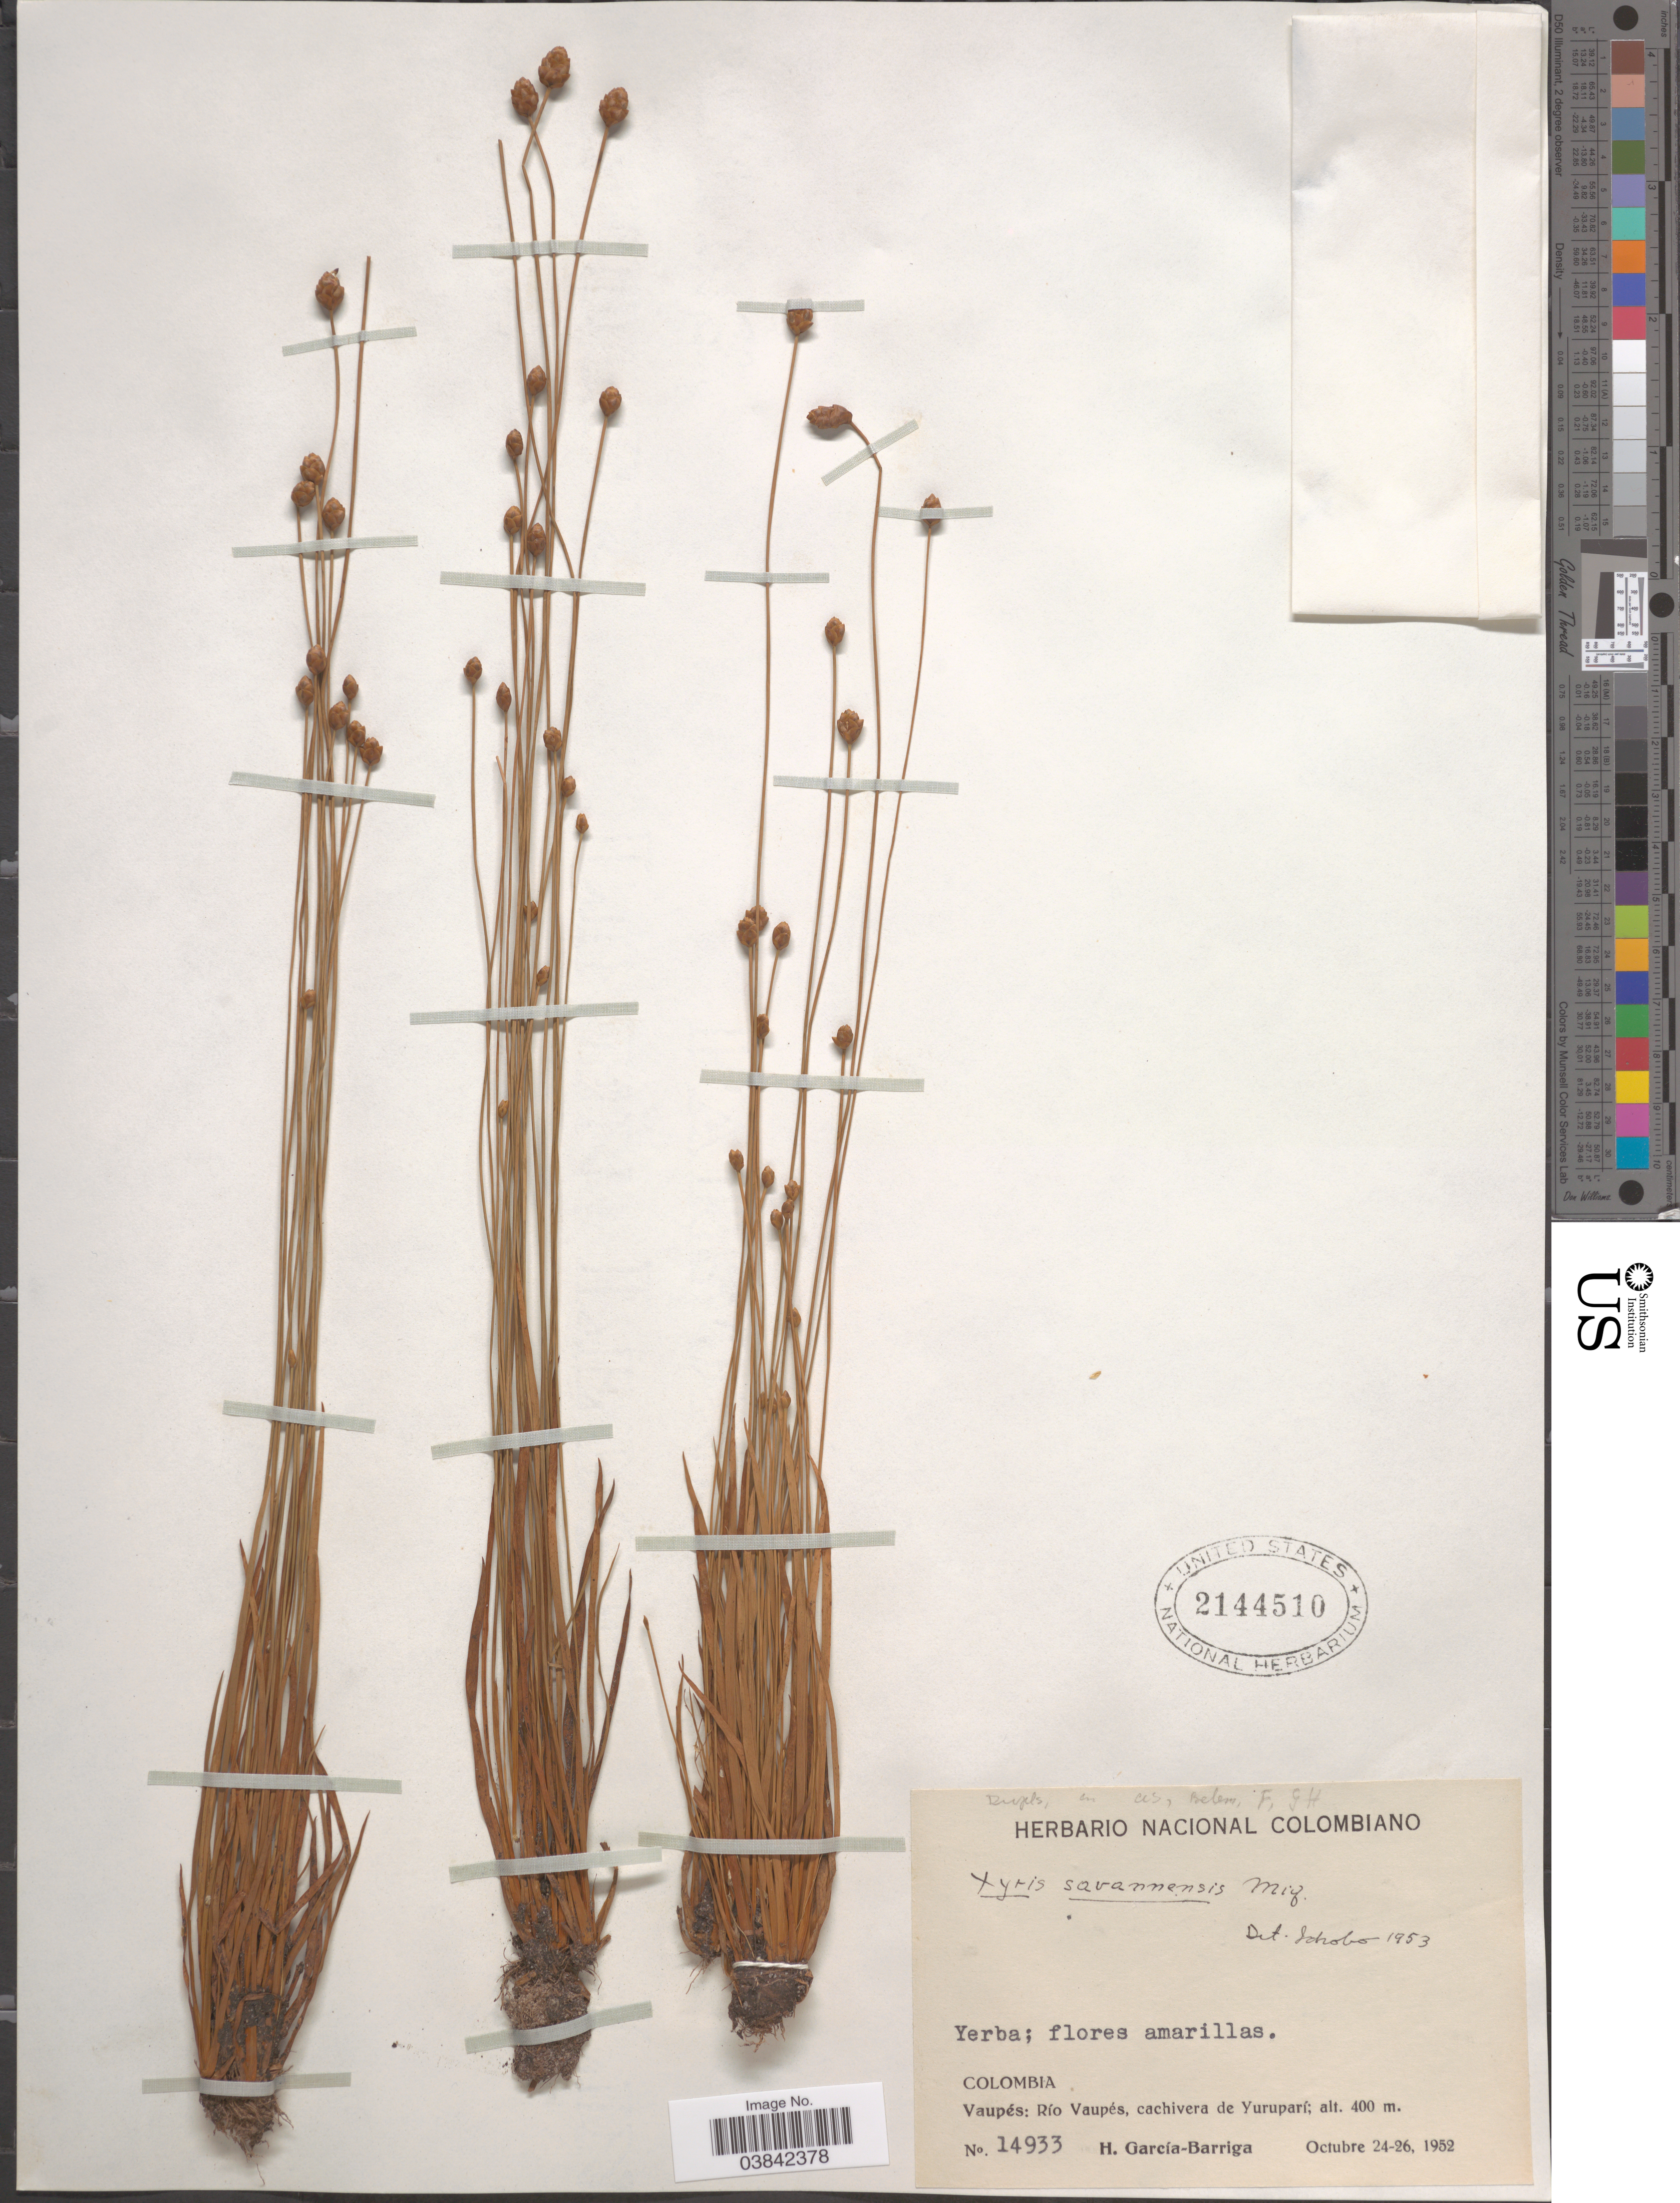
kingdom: Plantae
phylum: Tracheophyta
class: Liliopsida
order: Poales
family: Xyridaceae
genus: Xyris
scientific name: Xyris savanensis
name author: Miq.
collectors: H. García Barriga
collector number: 14933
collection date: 1952-10-24/1952-10-26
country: Colombia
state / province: Vaupés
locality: Río Vaupés, cachivera de Yuruparí.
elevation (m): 400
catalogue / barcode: US 2144510